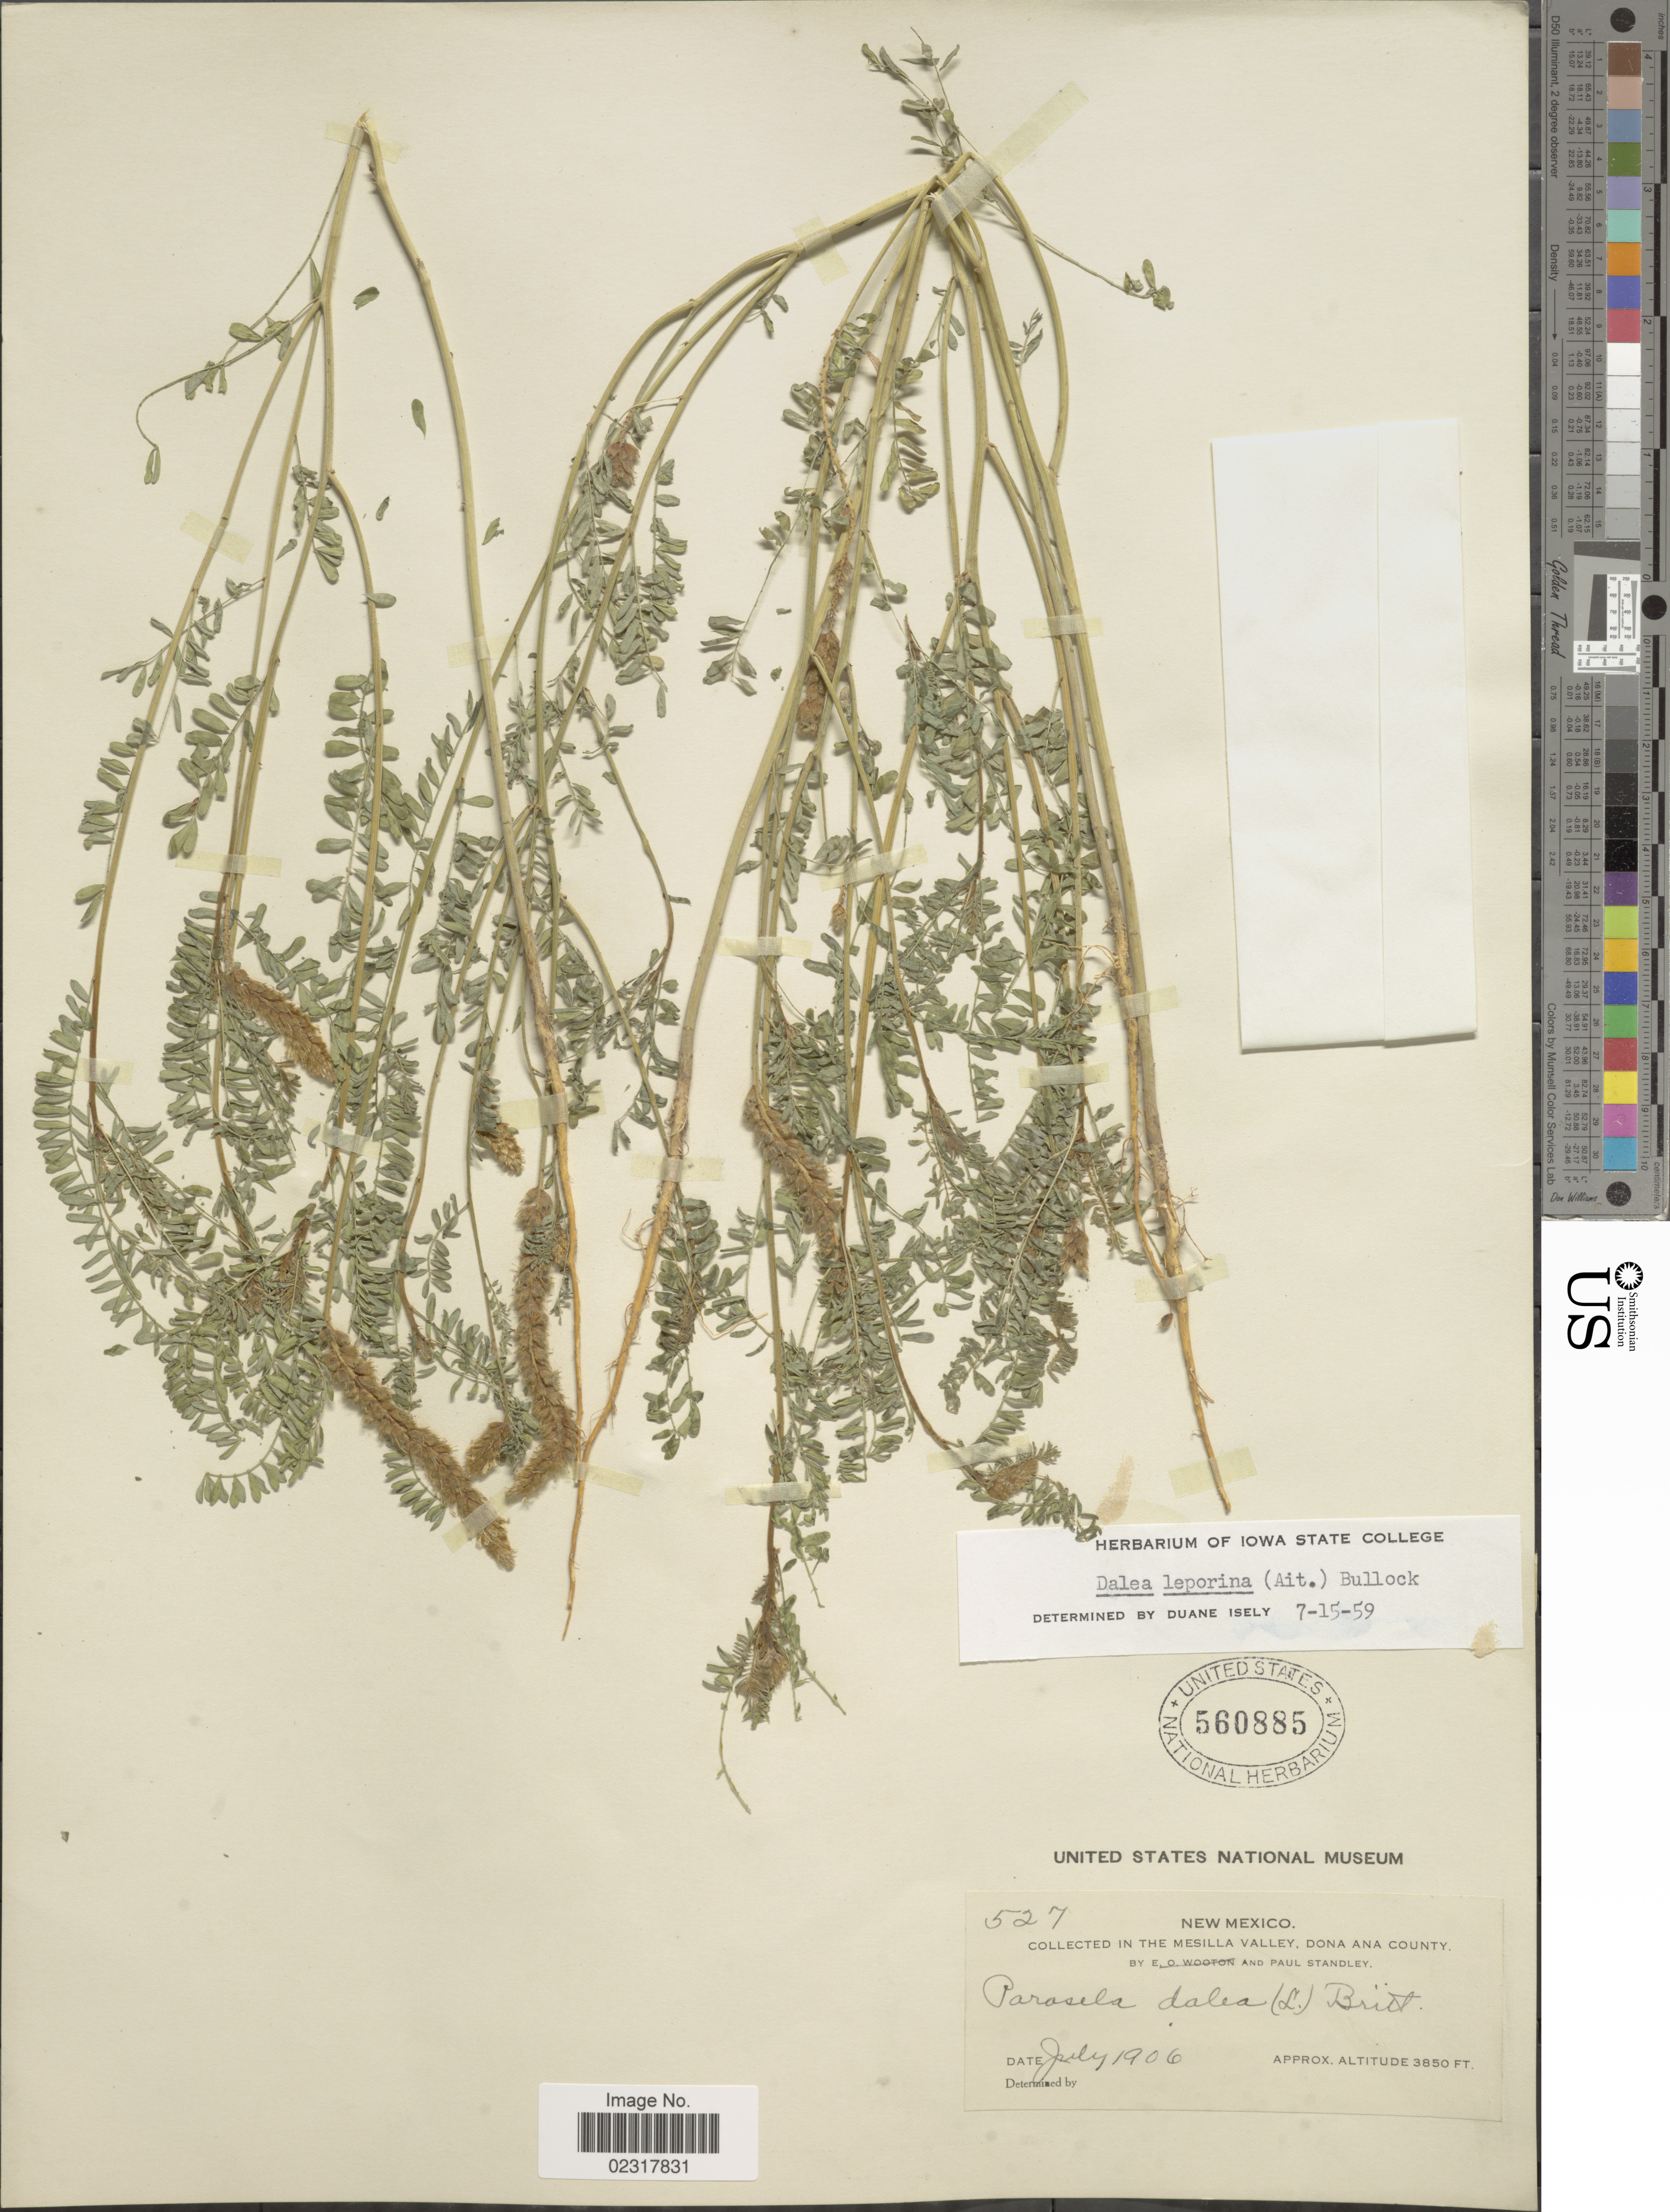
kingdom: Plantae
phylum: Tracheophyta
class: Magnoliopsida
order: Fabales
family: Fabaceae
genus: Dalea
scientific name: Dalea leporina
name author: (Aiton) Bullock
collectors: P. C. Standley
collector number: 527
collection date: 1906-07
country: United States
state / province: New Mexico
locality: In the Mesilla Valley, Dona Ana County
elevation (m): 1173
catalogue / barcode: US 560885